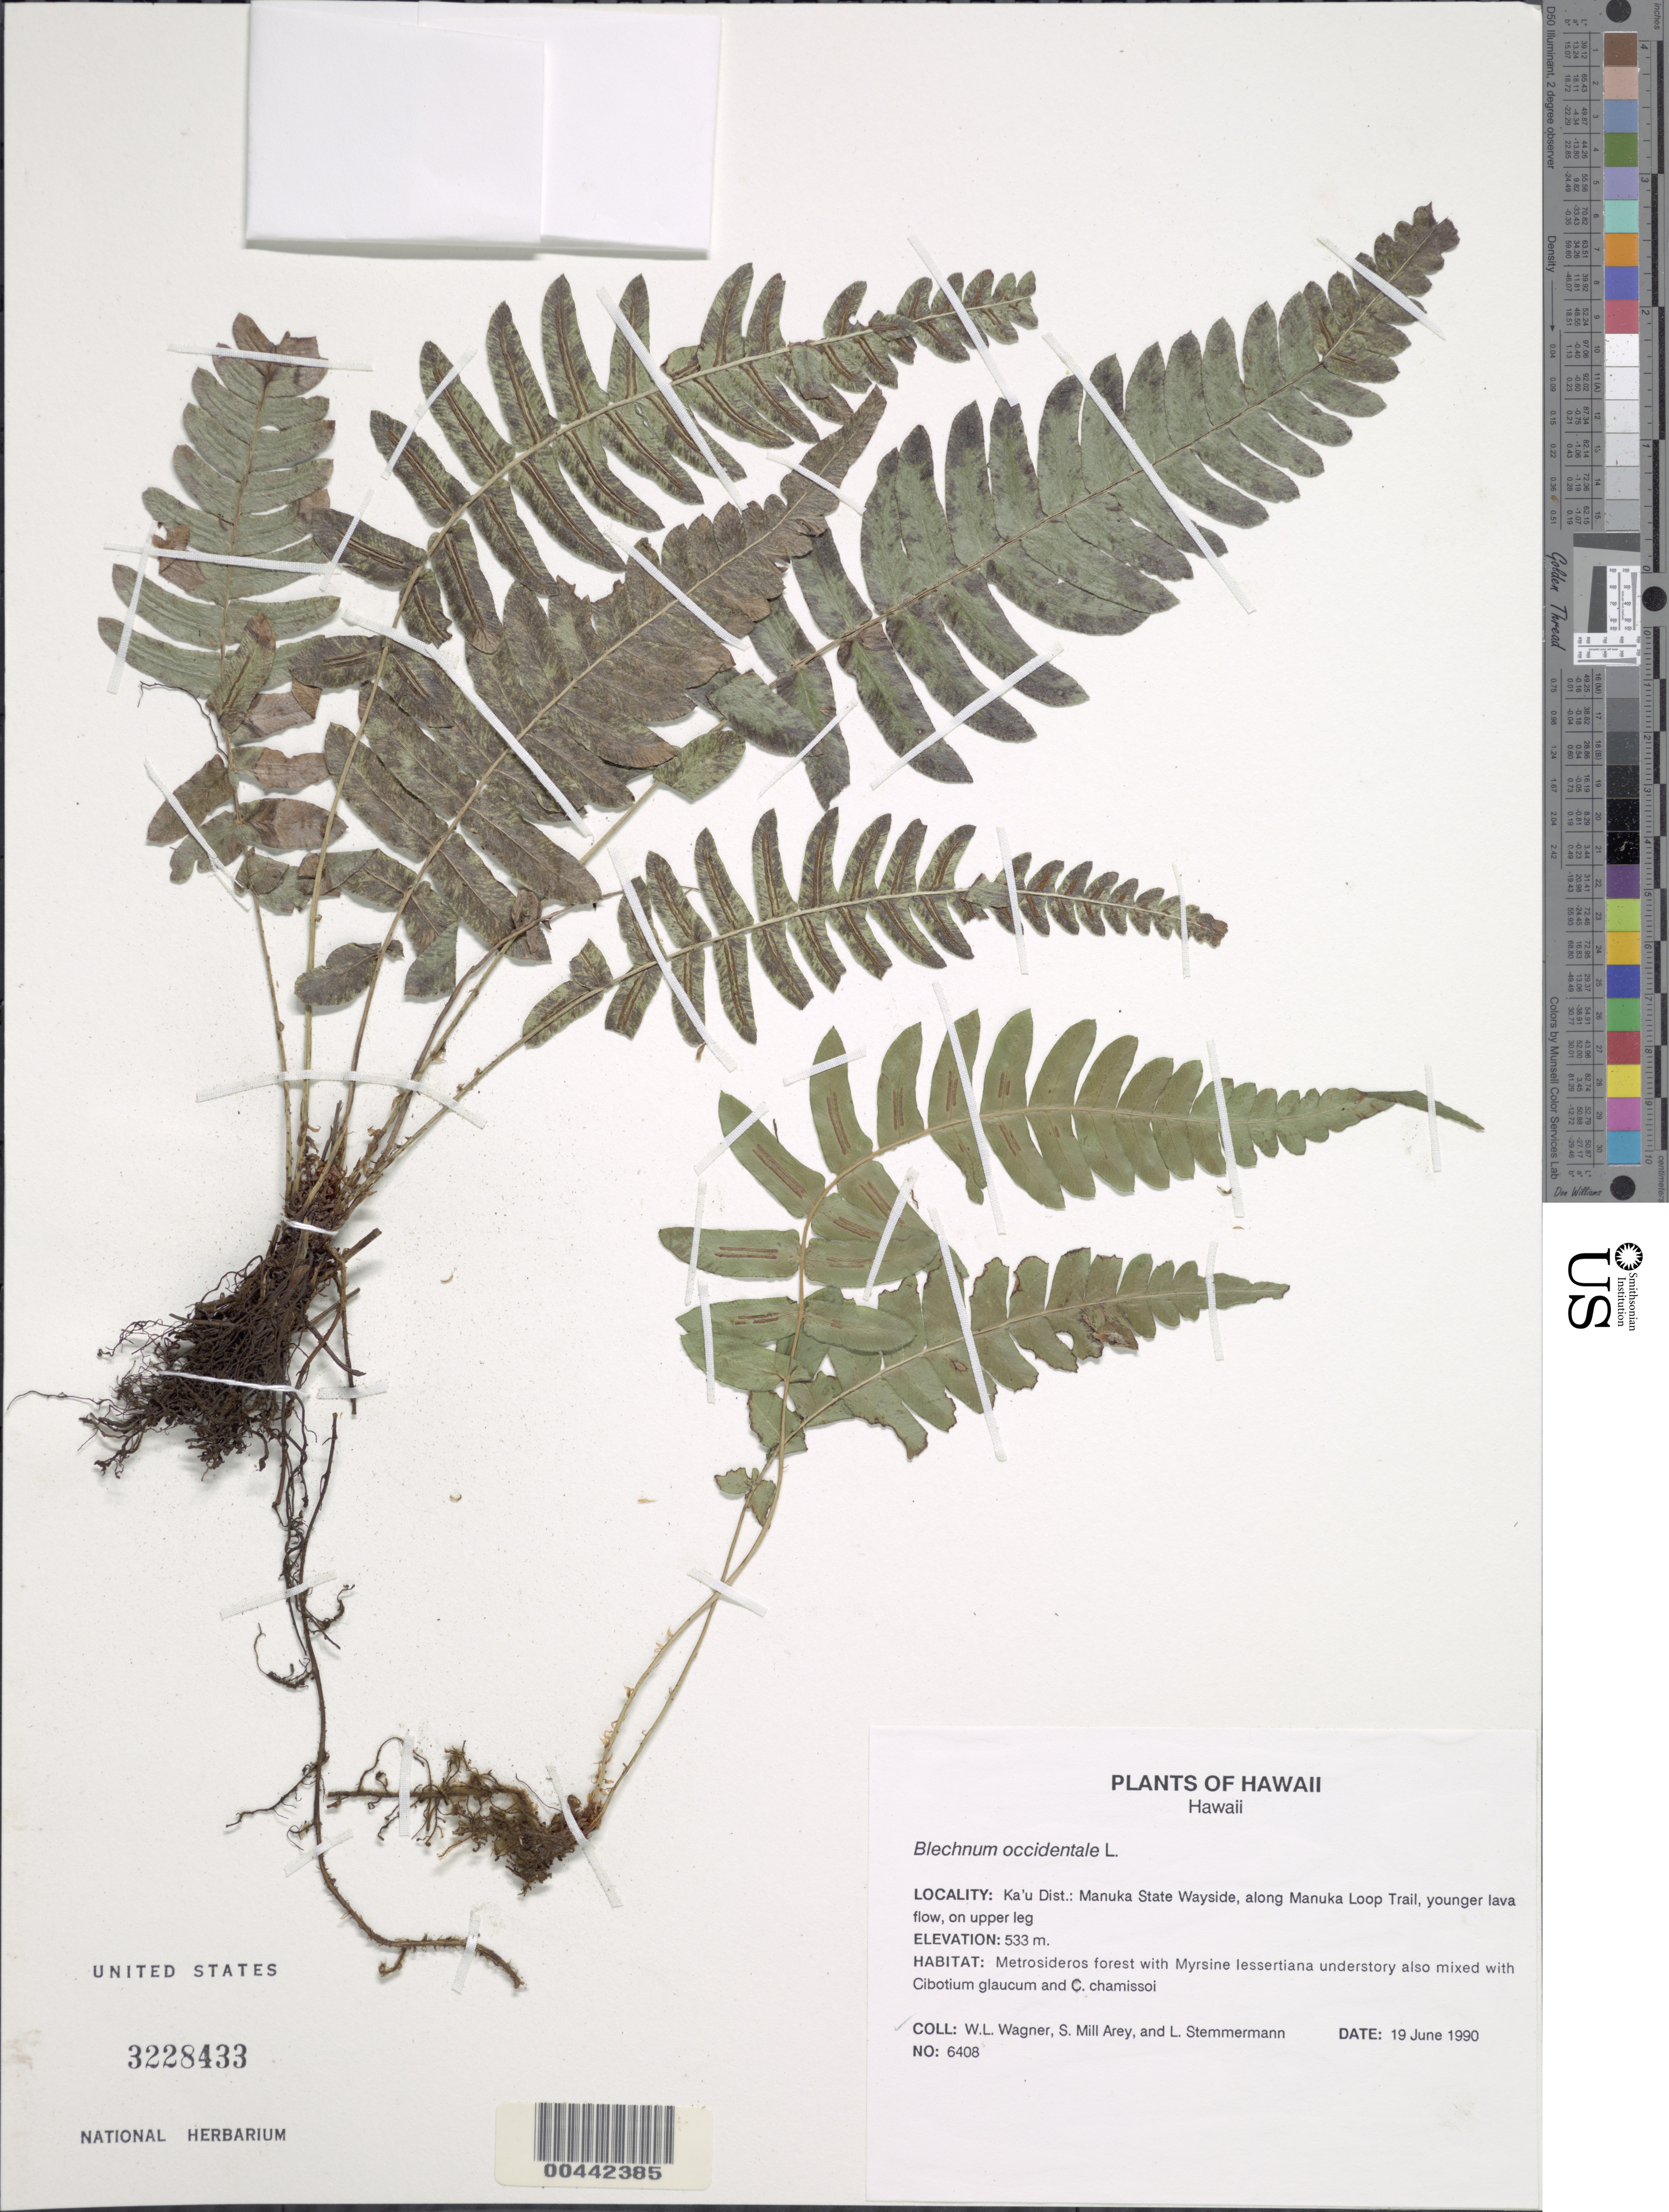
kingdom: Plantae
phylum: Tracheophyta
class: Polypodiopsida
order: Polypodiales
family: Blechnaceae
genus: Blechnum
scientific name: Blechnum appendiculatum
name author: Willd.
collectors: W. L. Wagner, S. Arey & L. Stemmermann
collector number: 6408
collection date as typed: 19 Jun 1990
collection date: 1990-06-19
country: United States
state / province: Hawaii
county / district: Hawaii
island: Hawaii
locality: Ka'u Dist, Manuka State Wayside, along Manuka Loop Trail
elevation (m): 533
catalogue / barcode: US 3228433